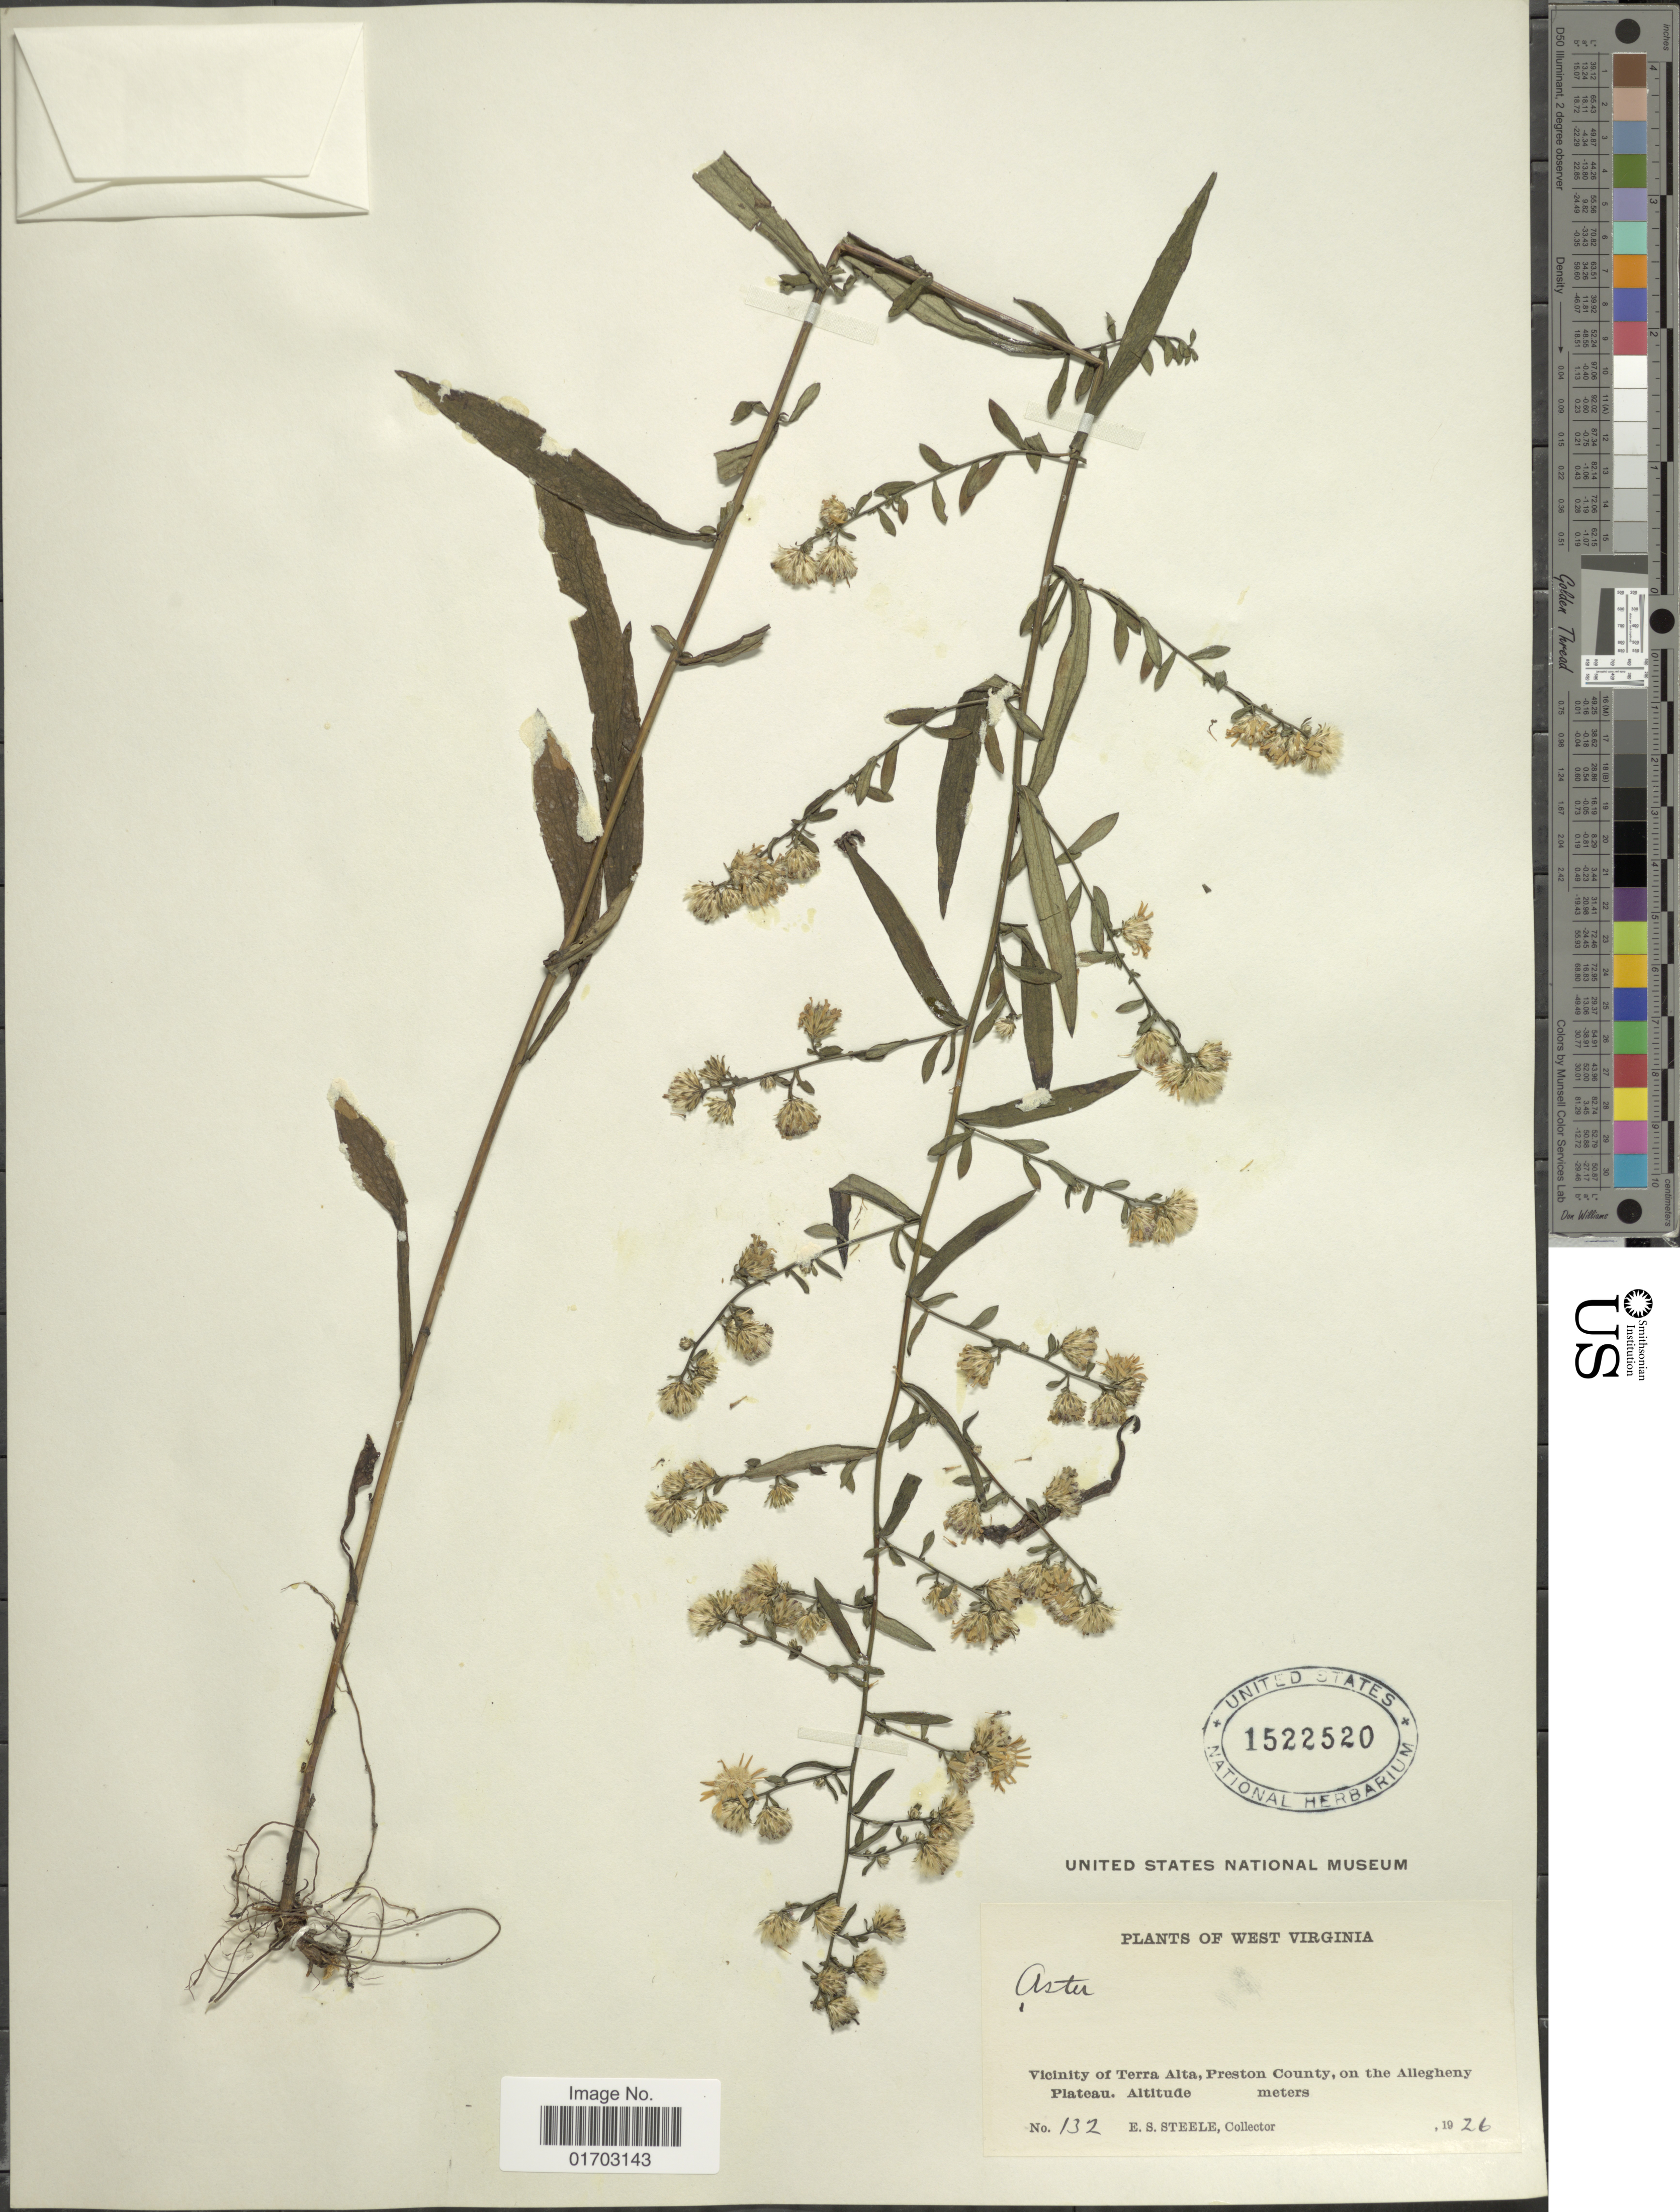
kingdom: Plantae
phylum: Tracheophyta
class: Magnoliopsida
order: Asterales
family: Asteraceae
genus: Symphyotrichum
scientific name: Symphyotrichum simplex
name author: (Willd.) Á. Löve & D. Löve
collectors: E. Steele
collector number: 132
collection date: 1926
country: United States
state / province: West Virginia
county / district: Preston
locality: Vicinity of Terra Alta, Preston County, on the Allegheny Plateau.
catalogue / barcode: US 1522520